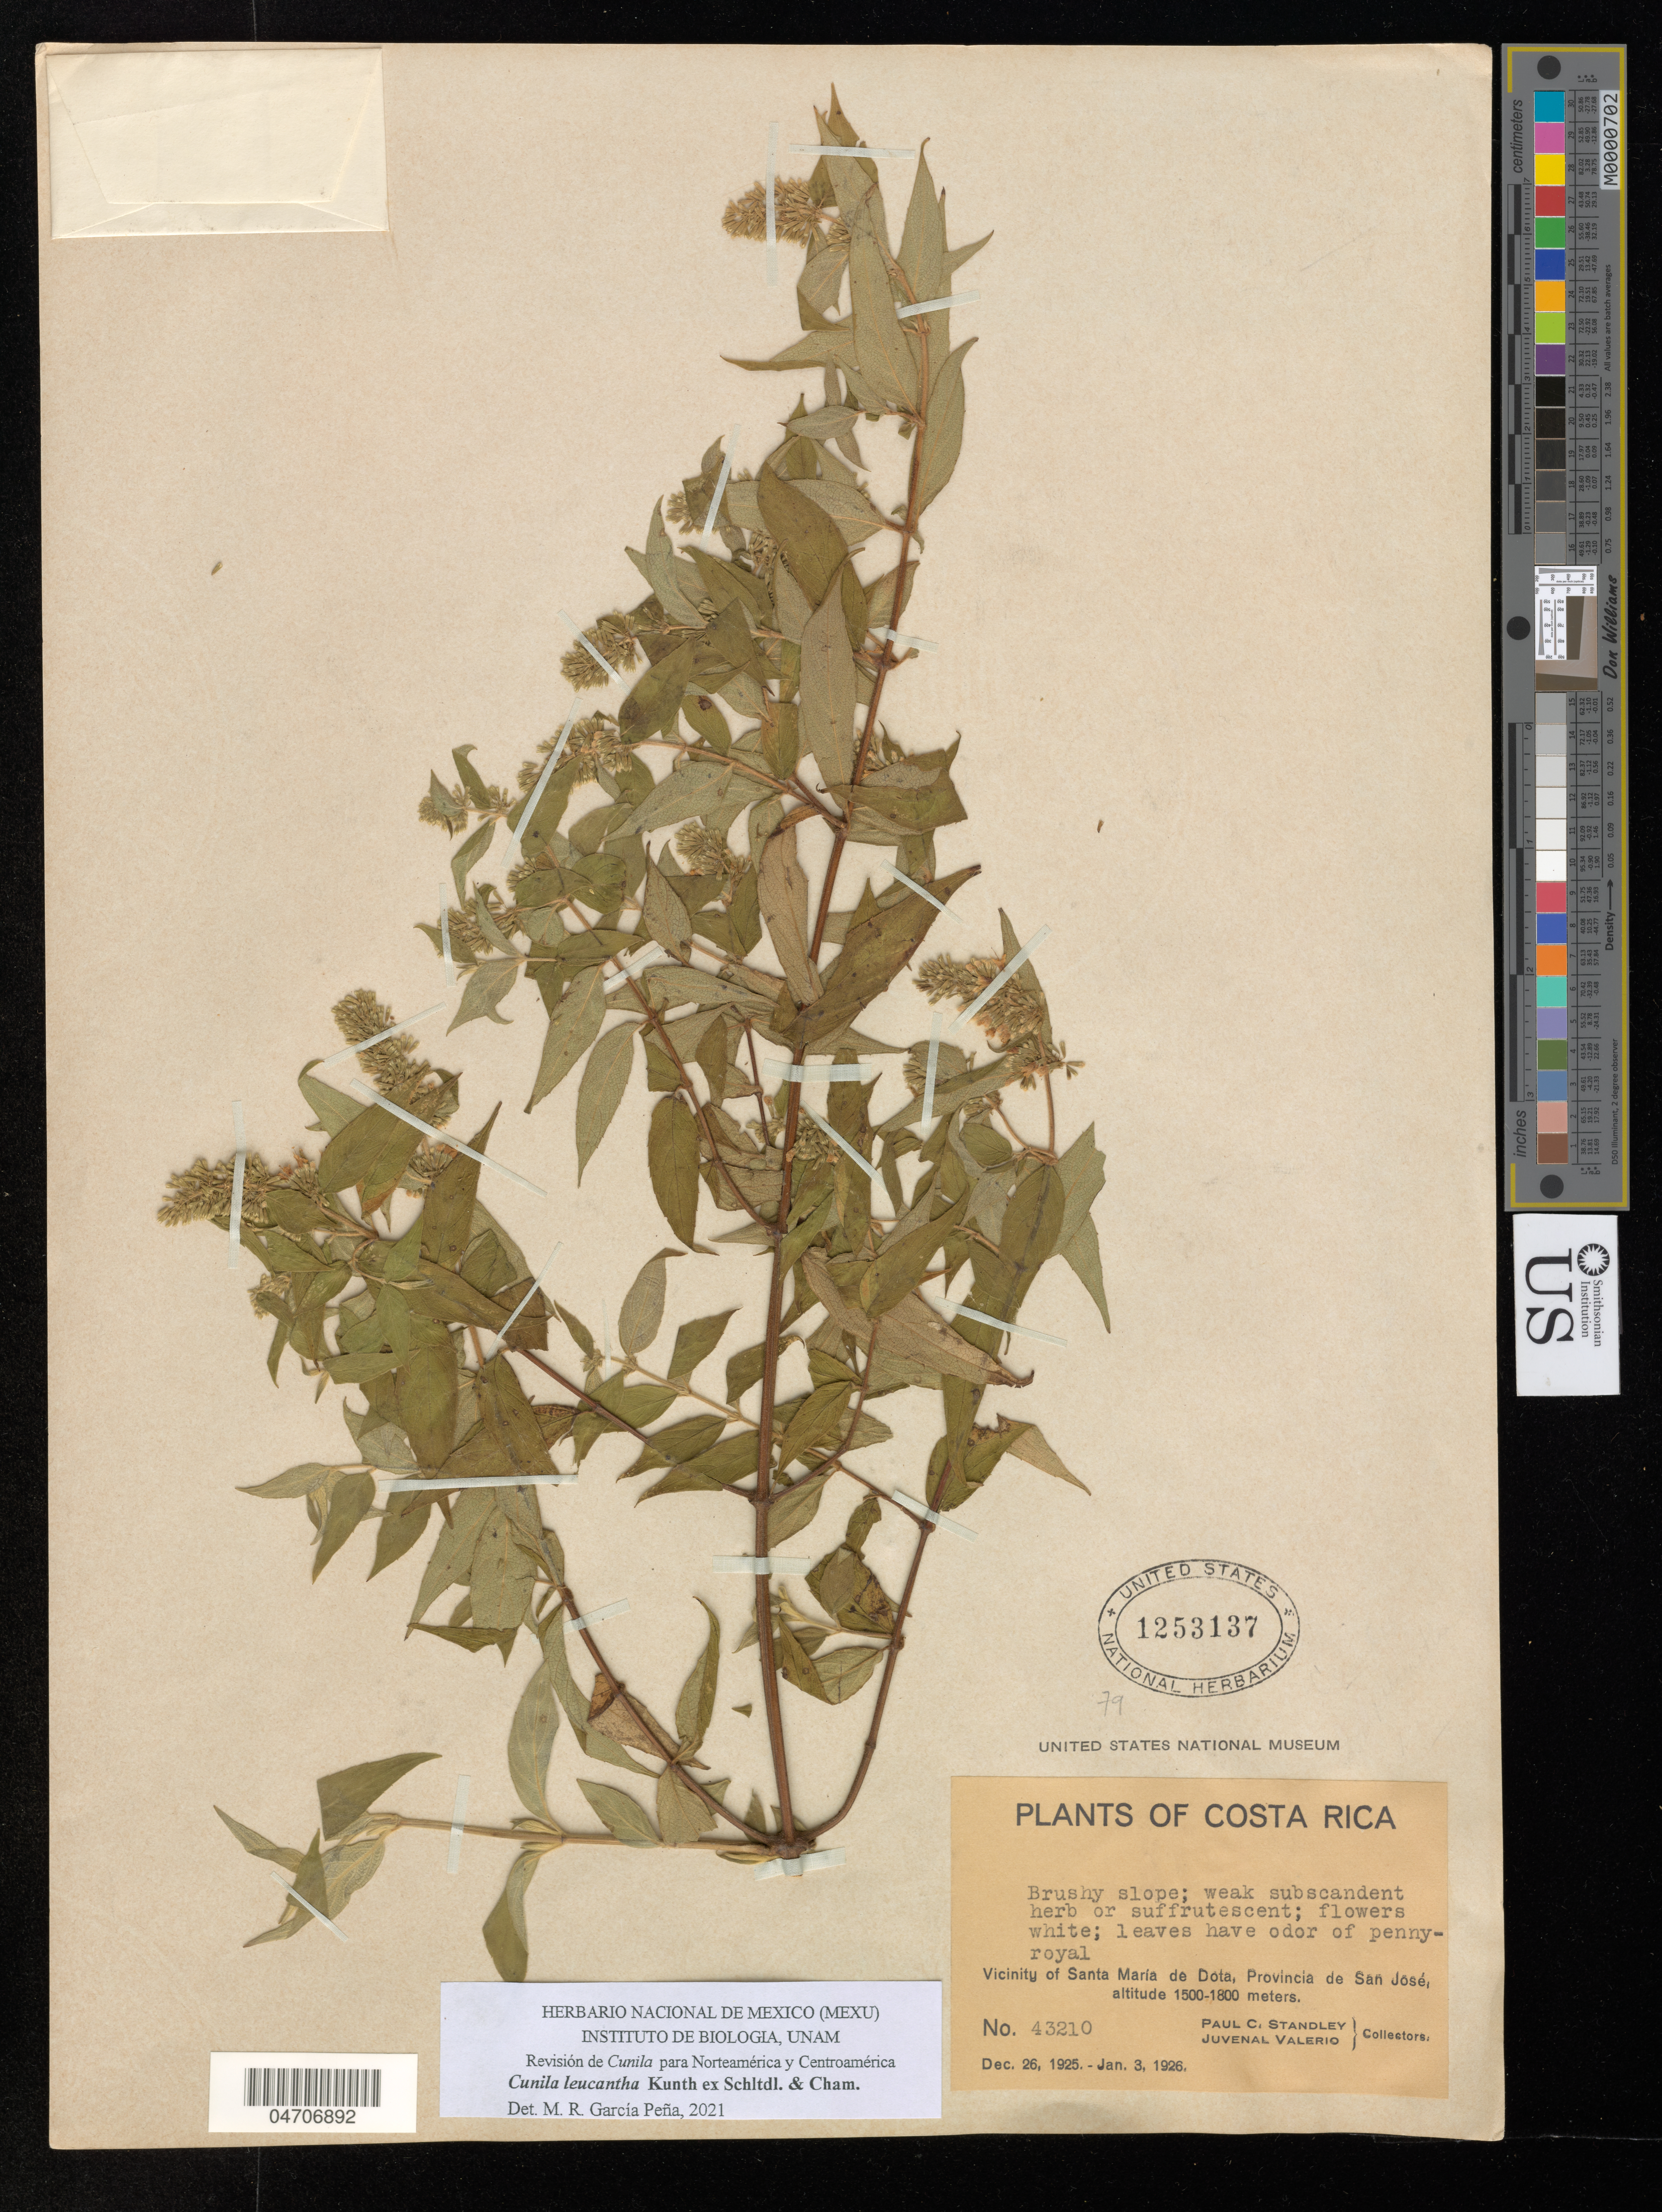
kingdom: Plantae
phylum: Tracheophyta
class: Magnoliopsida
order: Lamiales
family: Lamiaceae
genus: Cunila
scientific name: Cunila leucantha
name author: Kunth ex Schltdl. & Cham.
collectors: P. C. Standley & J. Valerio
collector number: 43210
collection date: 1925-12-26/1926-01-03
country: Costa Rica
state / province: San José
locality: Vicinity of Santa María de Dota.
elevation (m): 1500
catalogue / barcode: US 1253137